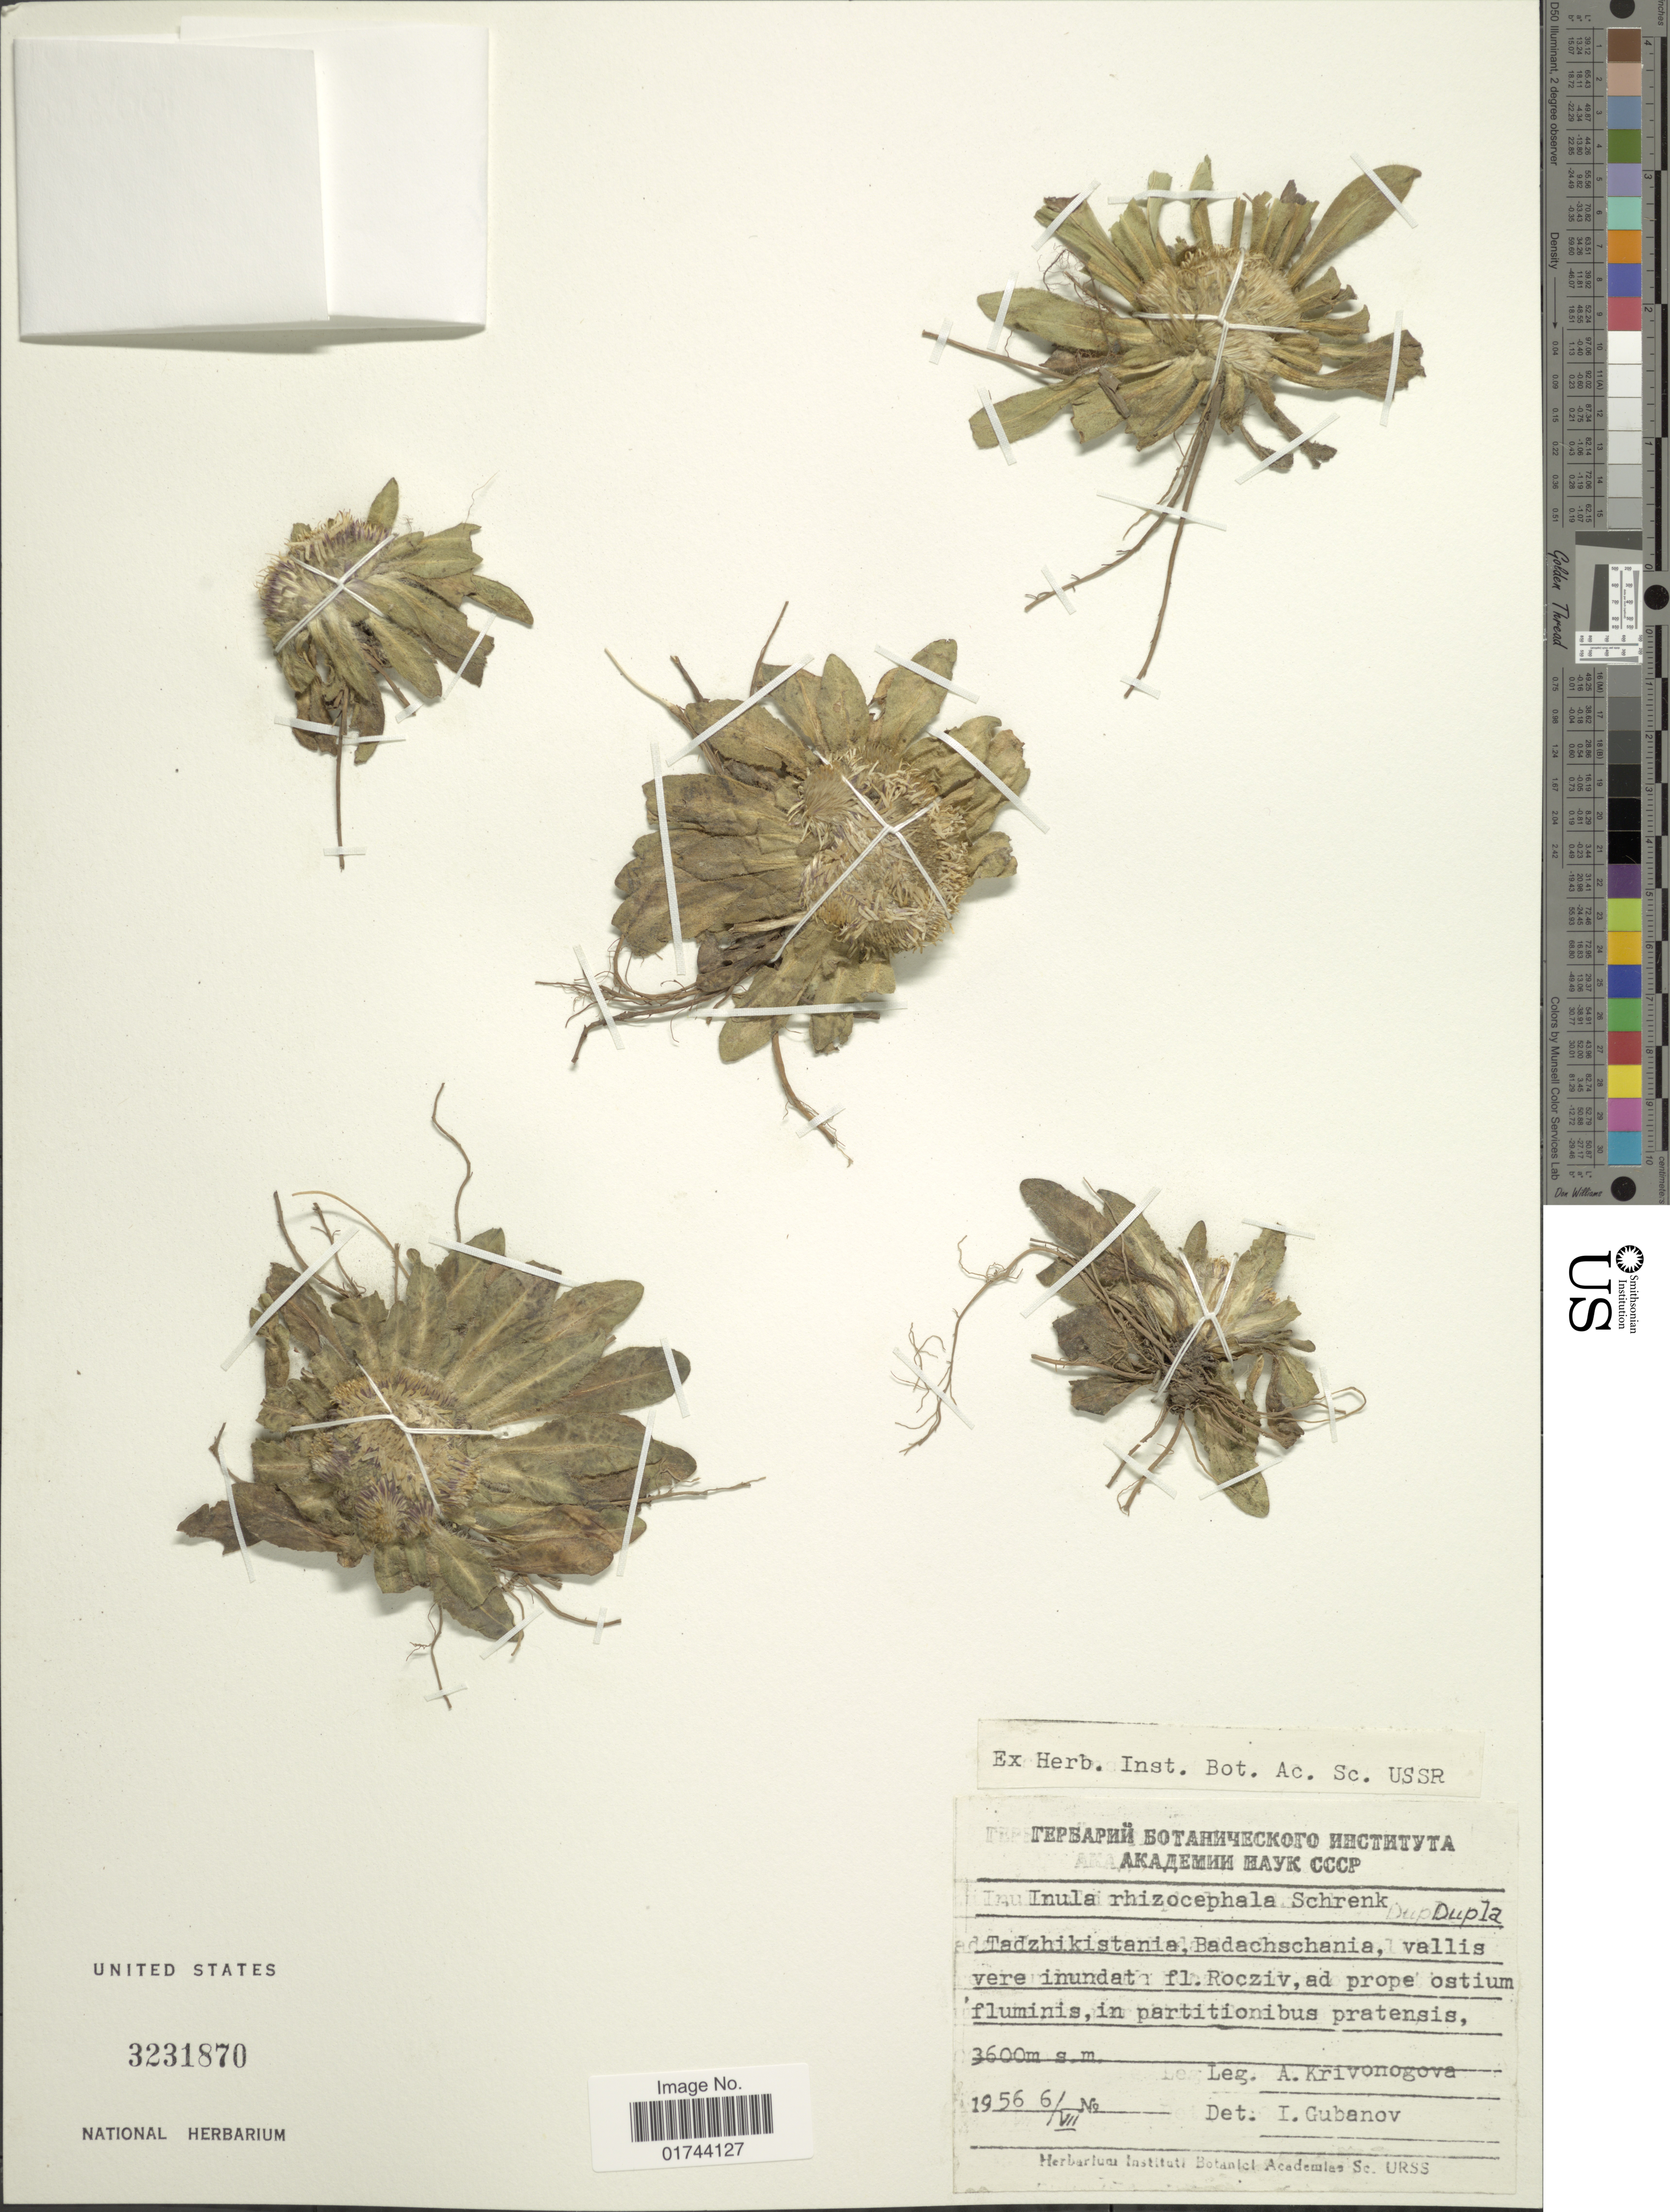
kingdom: Plantae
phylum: Tracheophyta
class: Magnoliopsida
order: Asterales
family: Asteraceae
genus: Inula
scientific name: Inula rhizocephala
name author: Schrenk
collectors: A. Krivonogova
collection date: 1956-07-06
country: Tajikistan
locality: Tadzhikistanie, Badachschania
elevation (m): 3600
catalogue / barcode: US 3231870